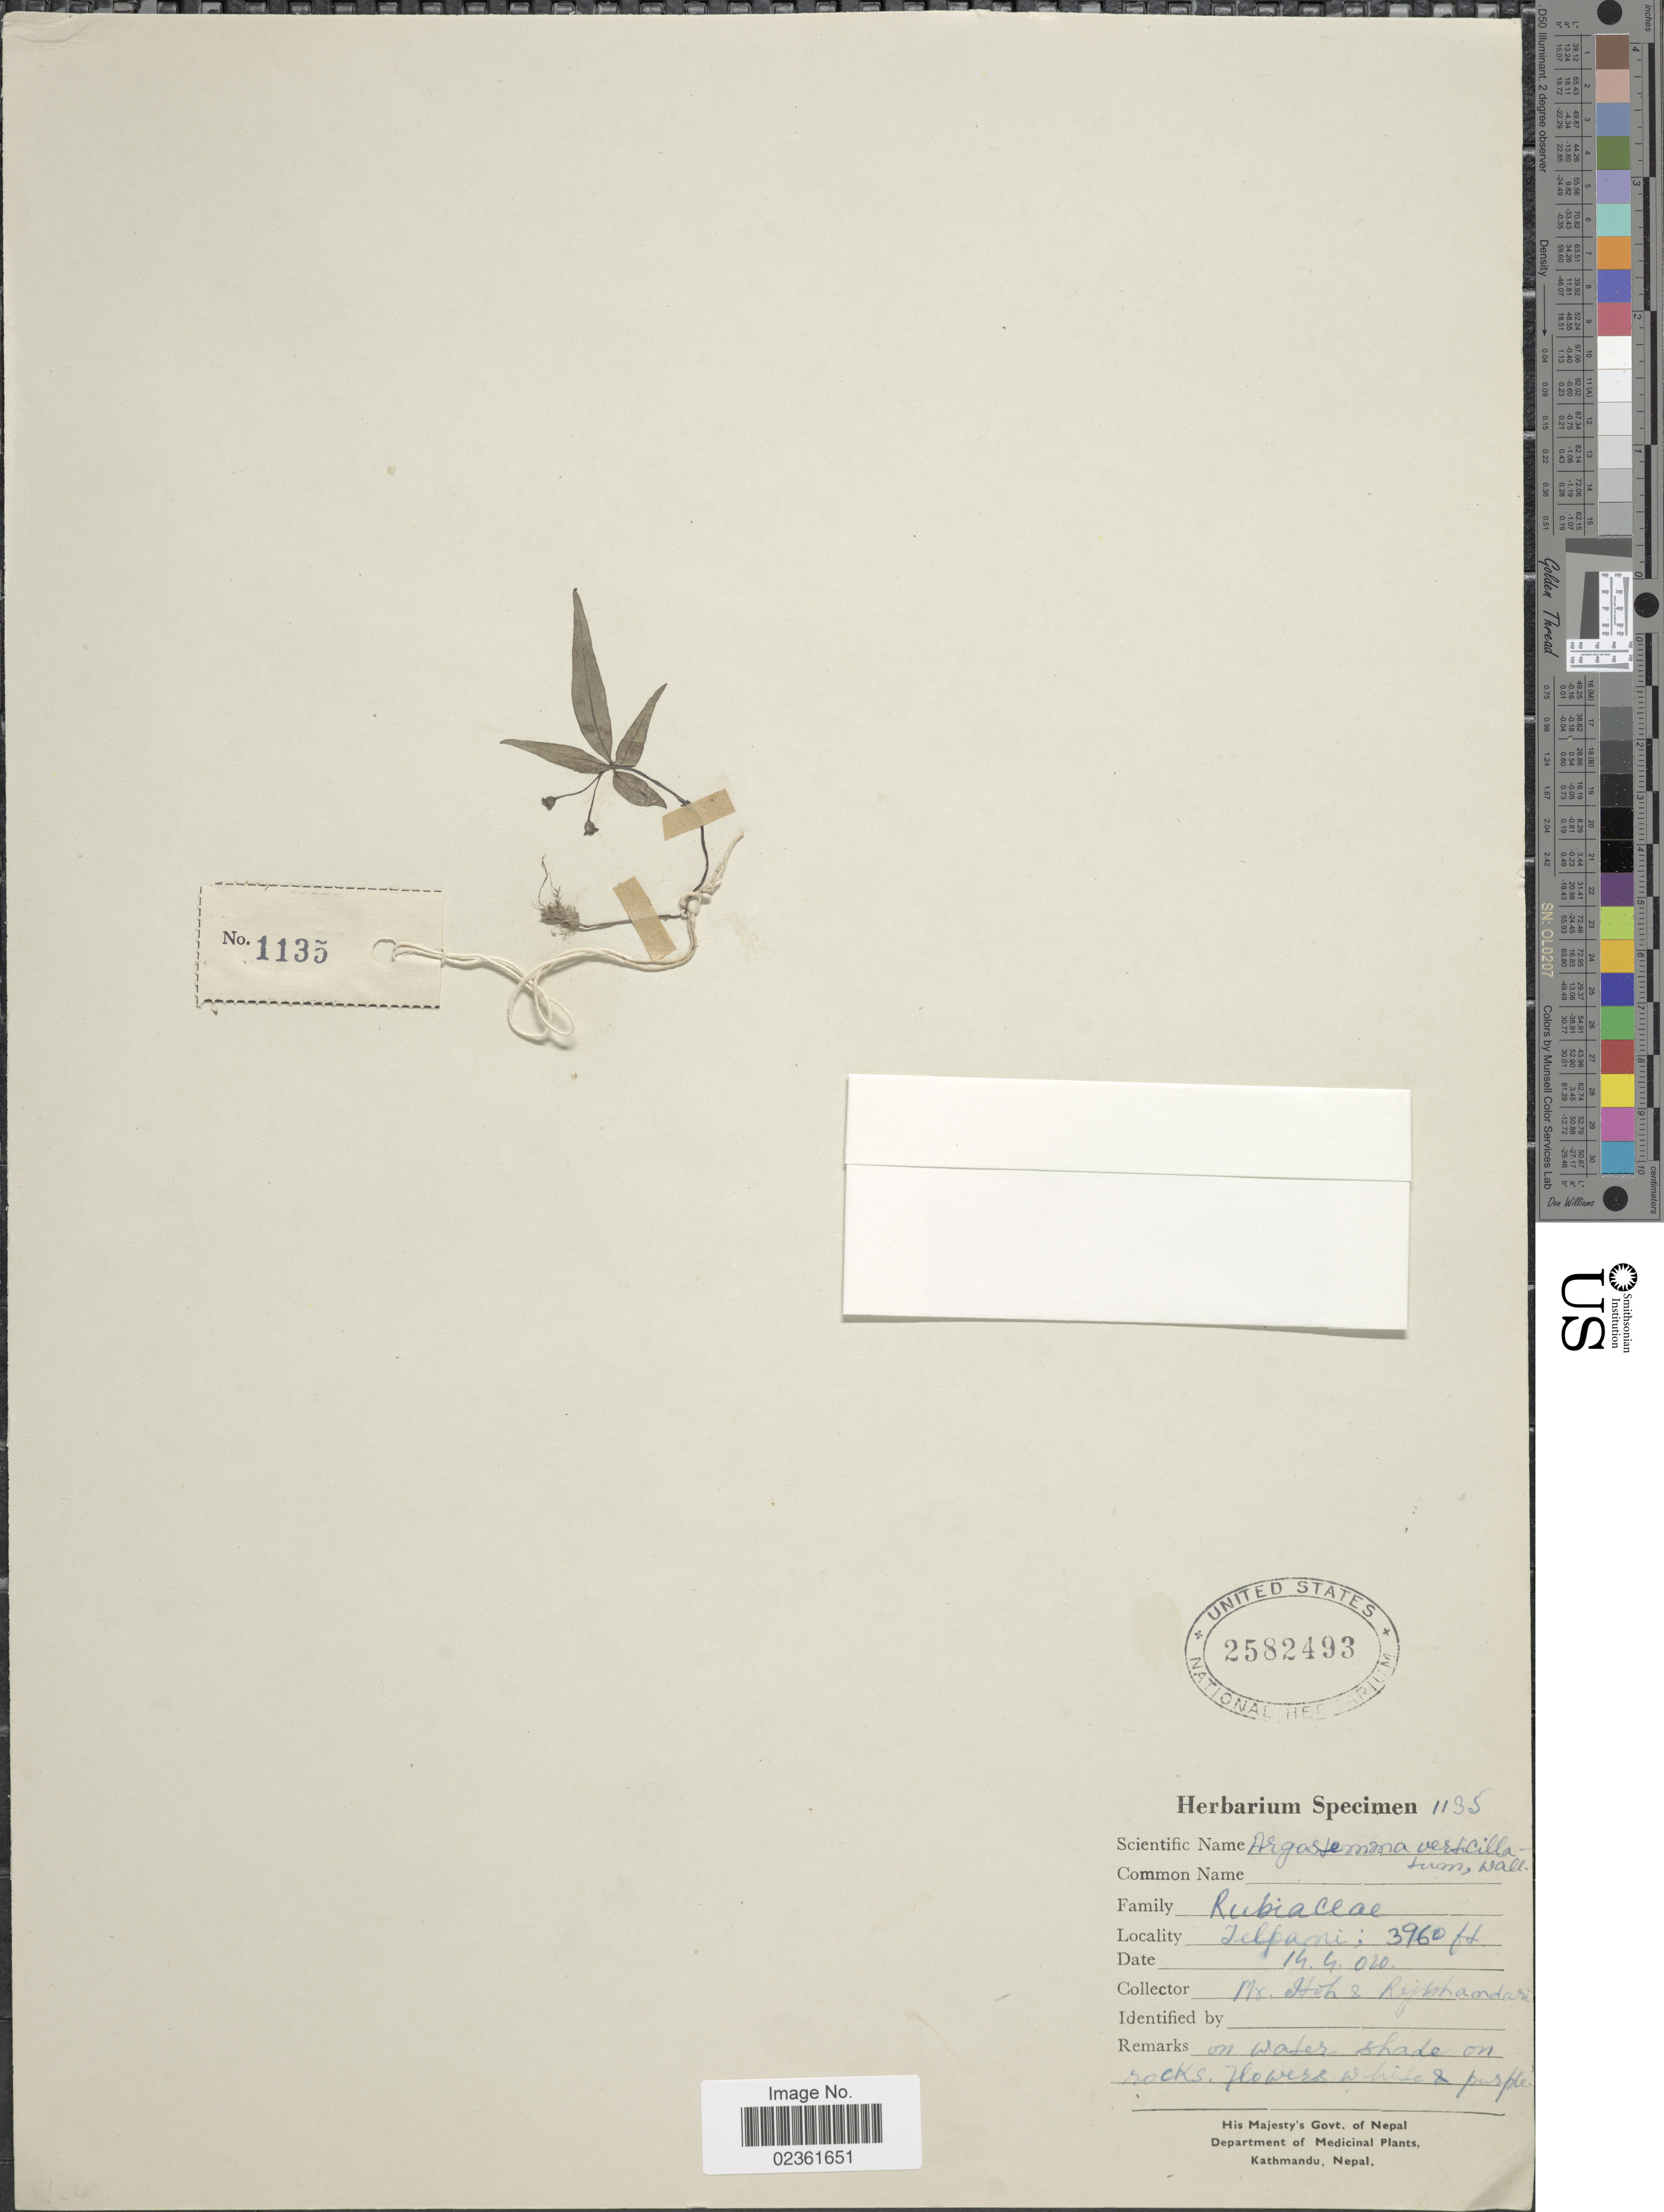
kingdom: Plantae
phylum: Tracheophyta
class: Magnoliopsida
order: Gentianales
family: Rubiaceae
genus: Argostemma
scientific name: Argostemma verticillatum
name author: Wall.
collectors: -. Itoh & Rajbhandari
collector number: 1135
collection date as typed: Transcribed d/m/y: 14/4/20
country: Nepal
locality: Telpani, on water shade on rocks.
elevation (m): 1207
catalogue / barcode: US 2582493